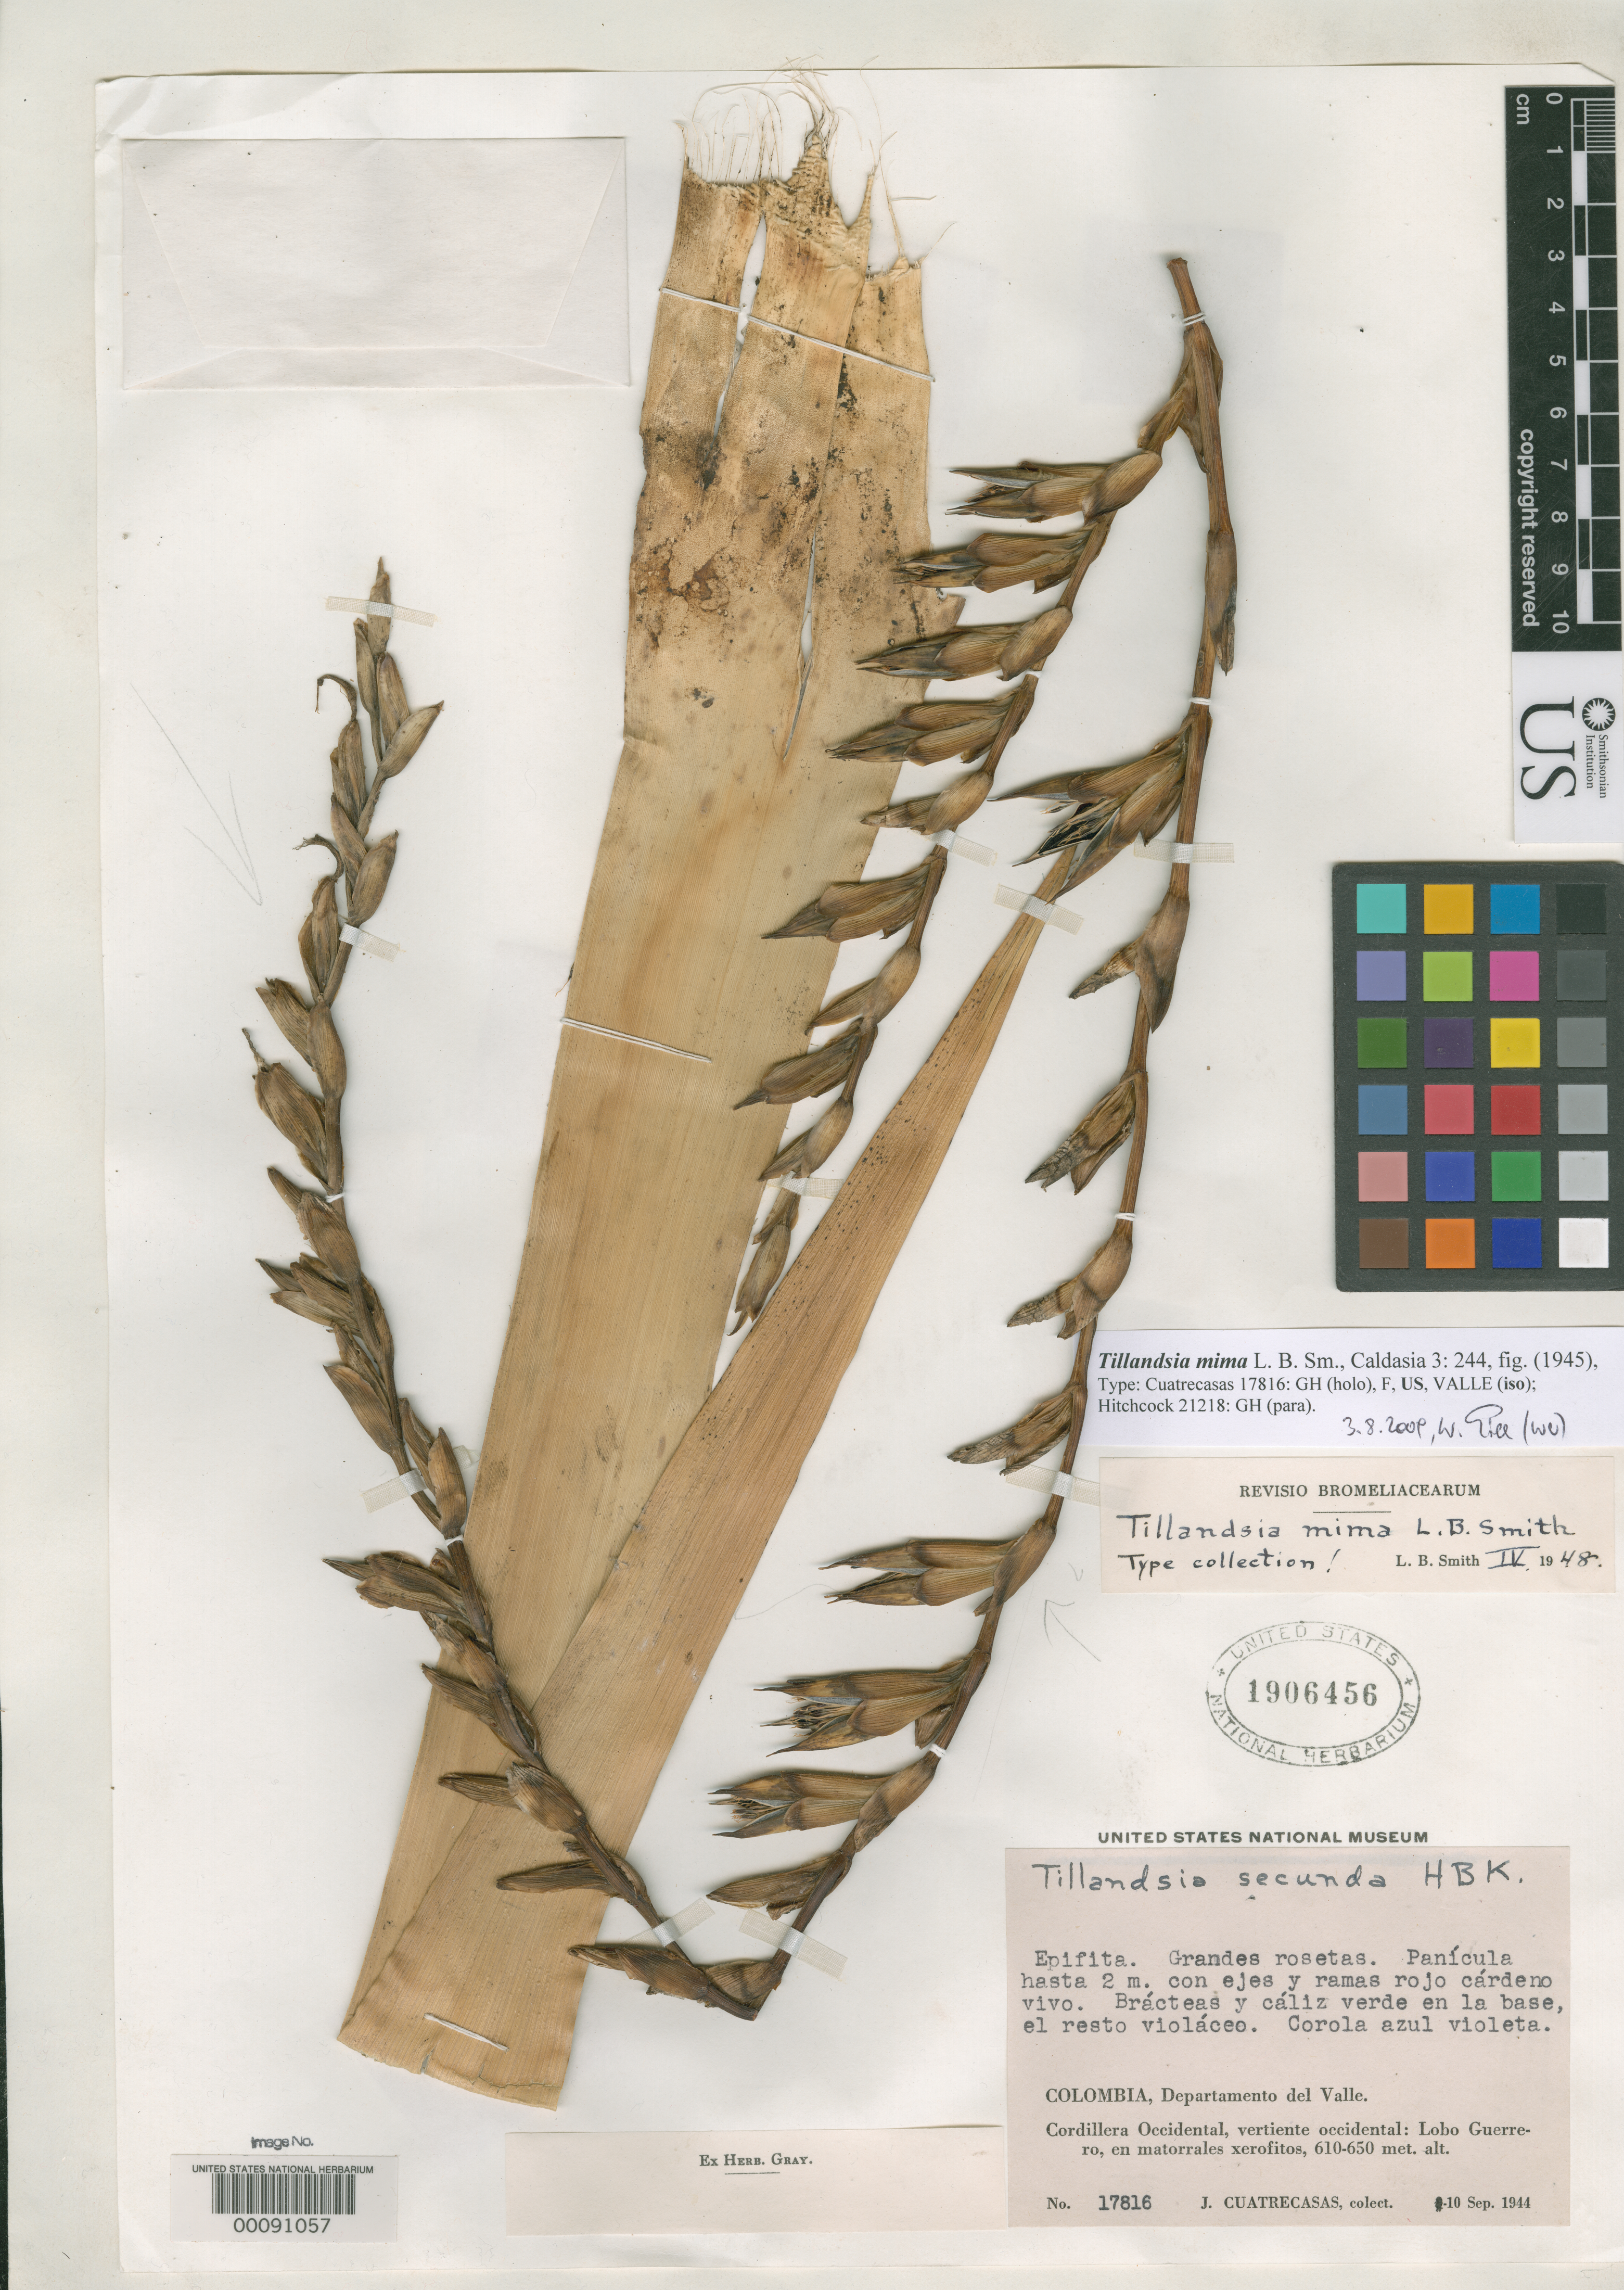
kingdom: Plantae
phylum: Tracheophyta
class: Liliopsida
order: Poales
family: Bromeliaceae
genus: Tillandsia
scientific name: Tillandsia mima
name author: L.B. Sm.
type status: Isotype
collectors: J. Cuatrecasas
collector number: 17816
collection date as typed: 09 Sep 1944 to 10 Sep 1944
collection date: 1944-09-09/1944-09-10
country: Colombia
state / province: Valle del Cauca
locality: Lobo Guerrero, Cordillera Occidental.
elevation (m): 610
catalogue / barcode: US 1906456